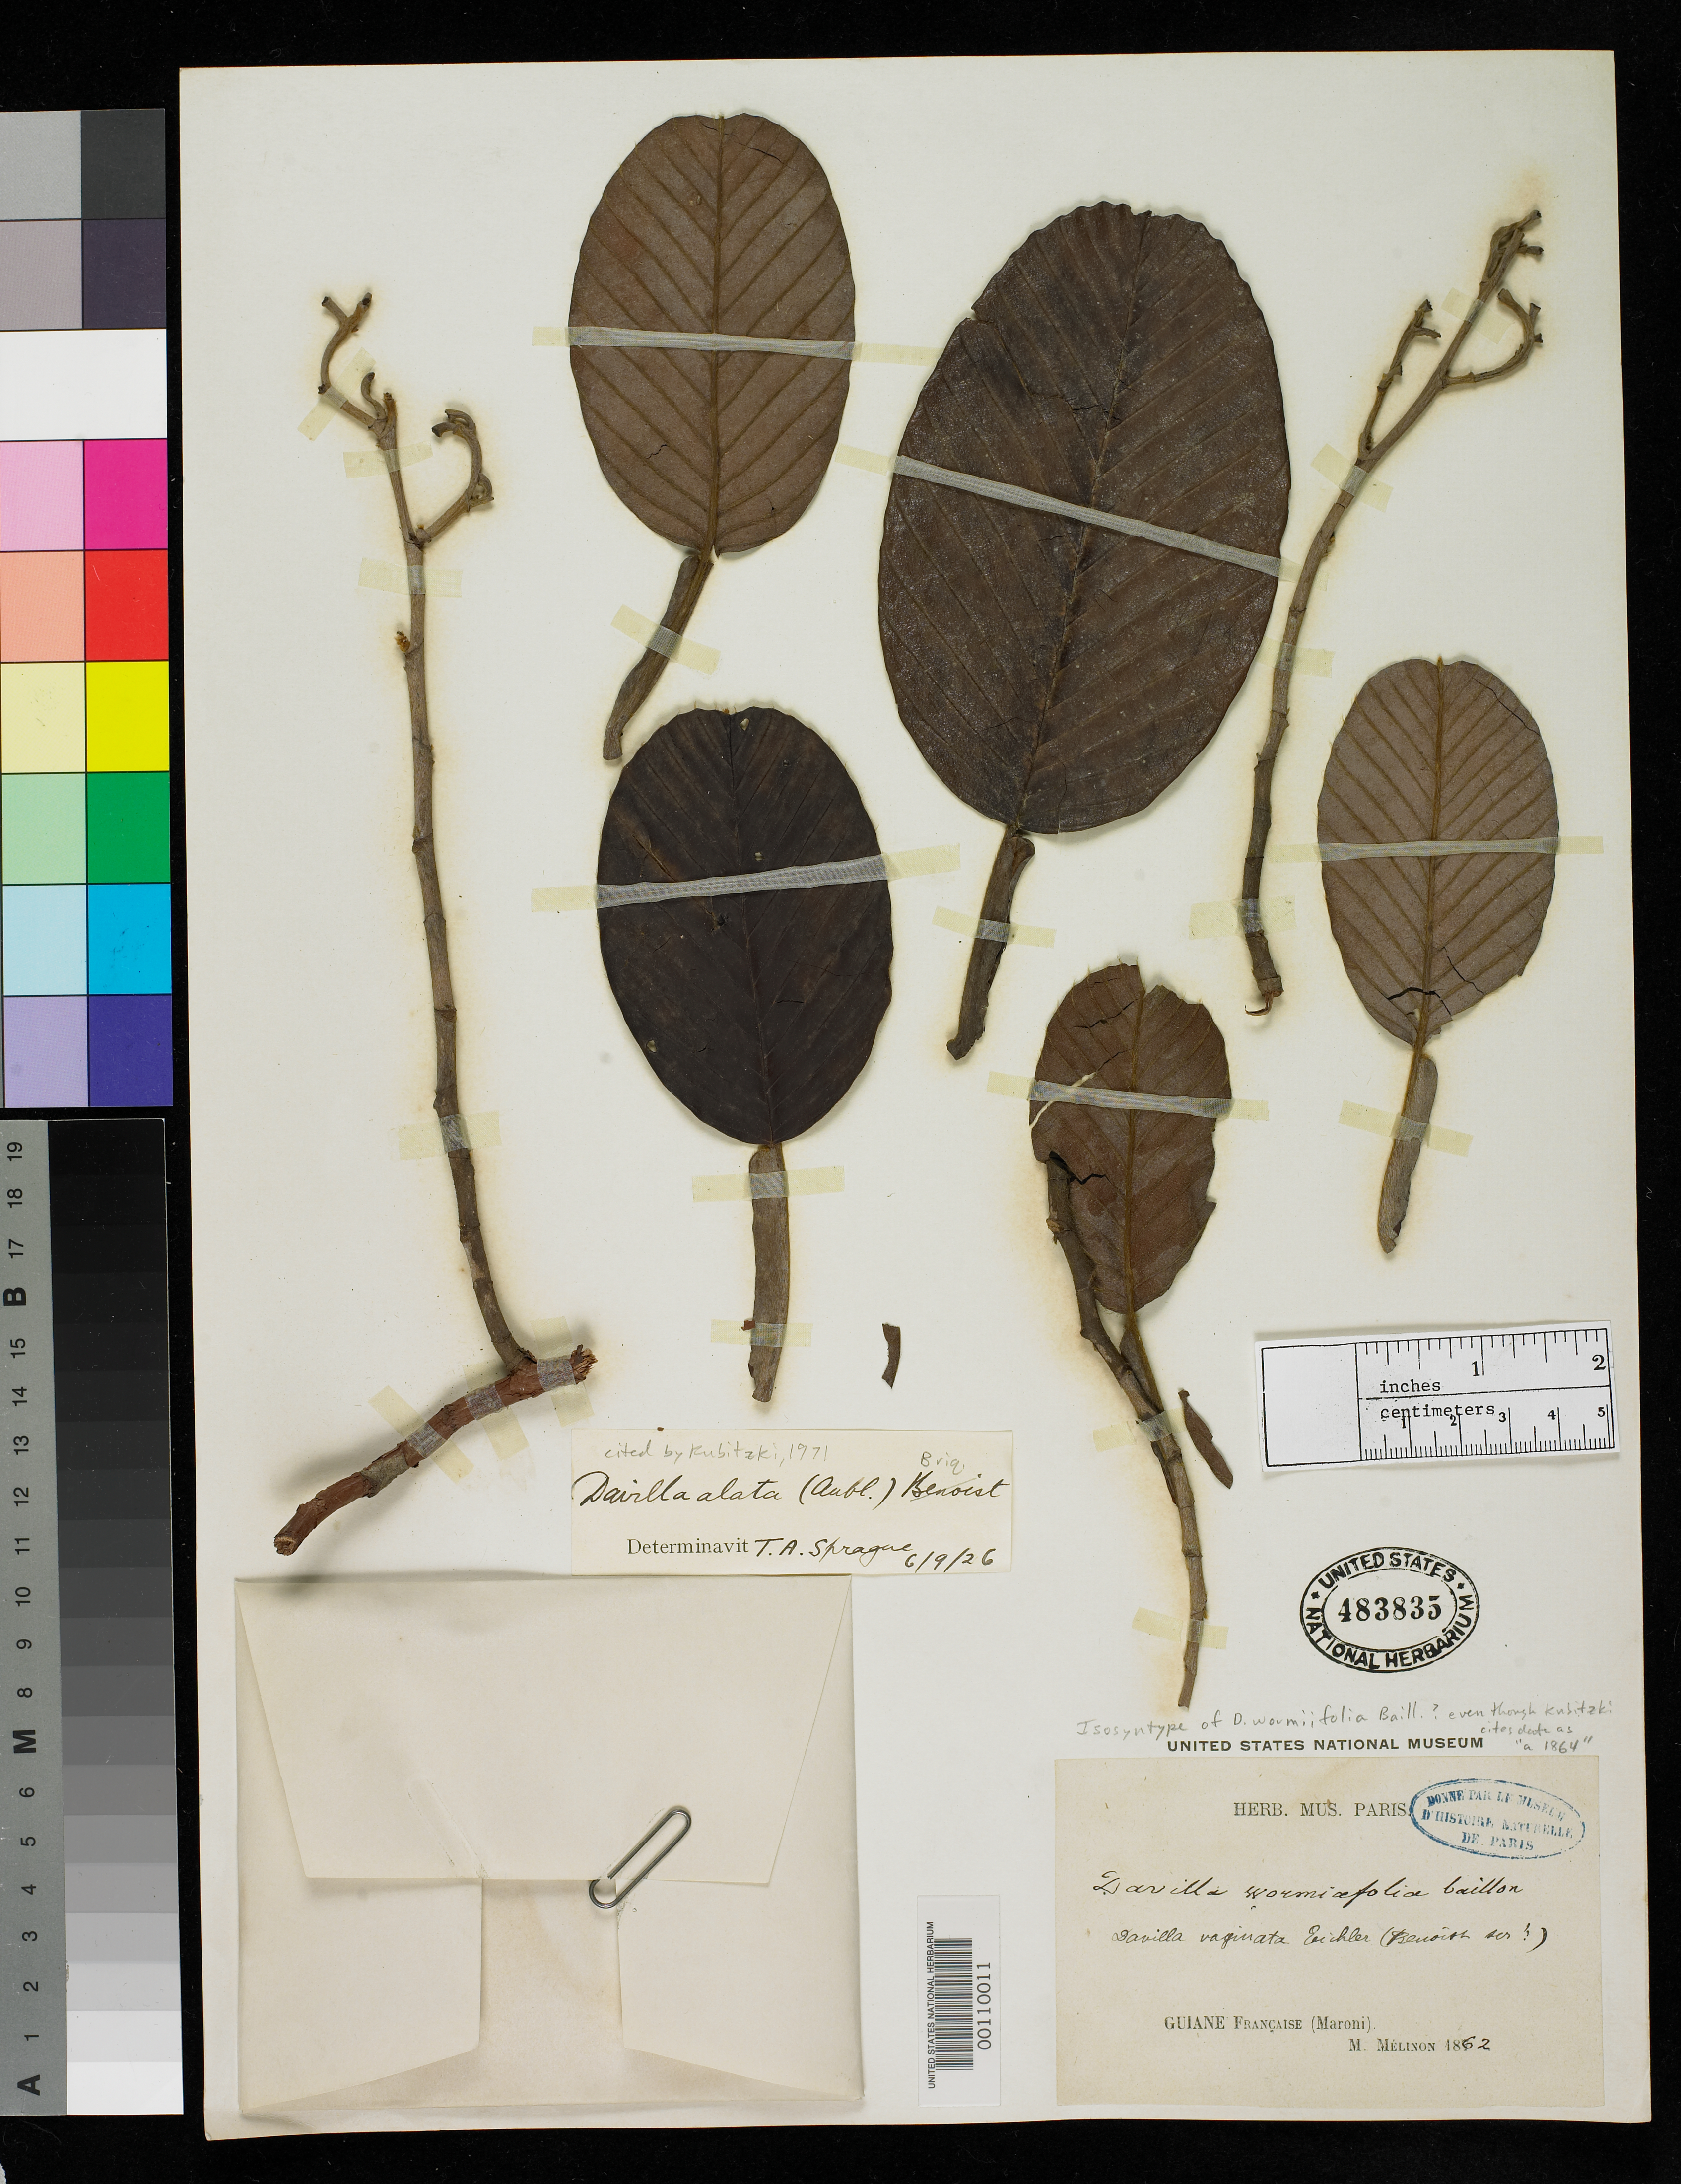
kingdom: Plantae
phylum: Tracheophyta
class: Magnoliopsida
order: Dilleniales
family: Dilleniaceae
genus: Davilla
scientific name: Davilla wormiifolia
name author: Baill.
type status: Isosyntype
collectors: M. Melinon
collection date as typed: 1862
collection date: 1862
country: French Guiana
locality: Maroni.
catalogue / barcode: US 483835